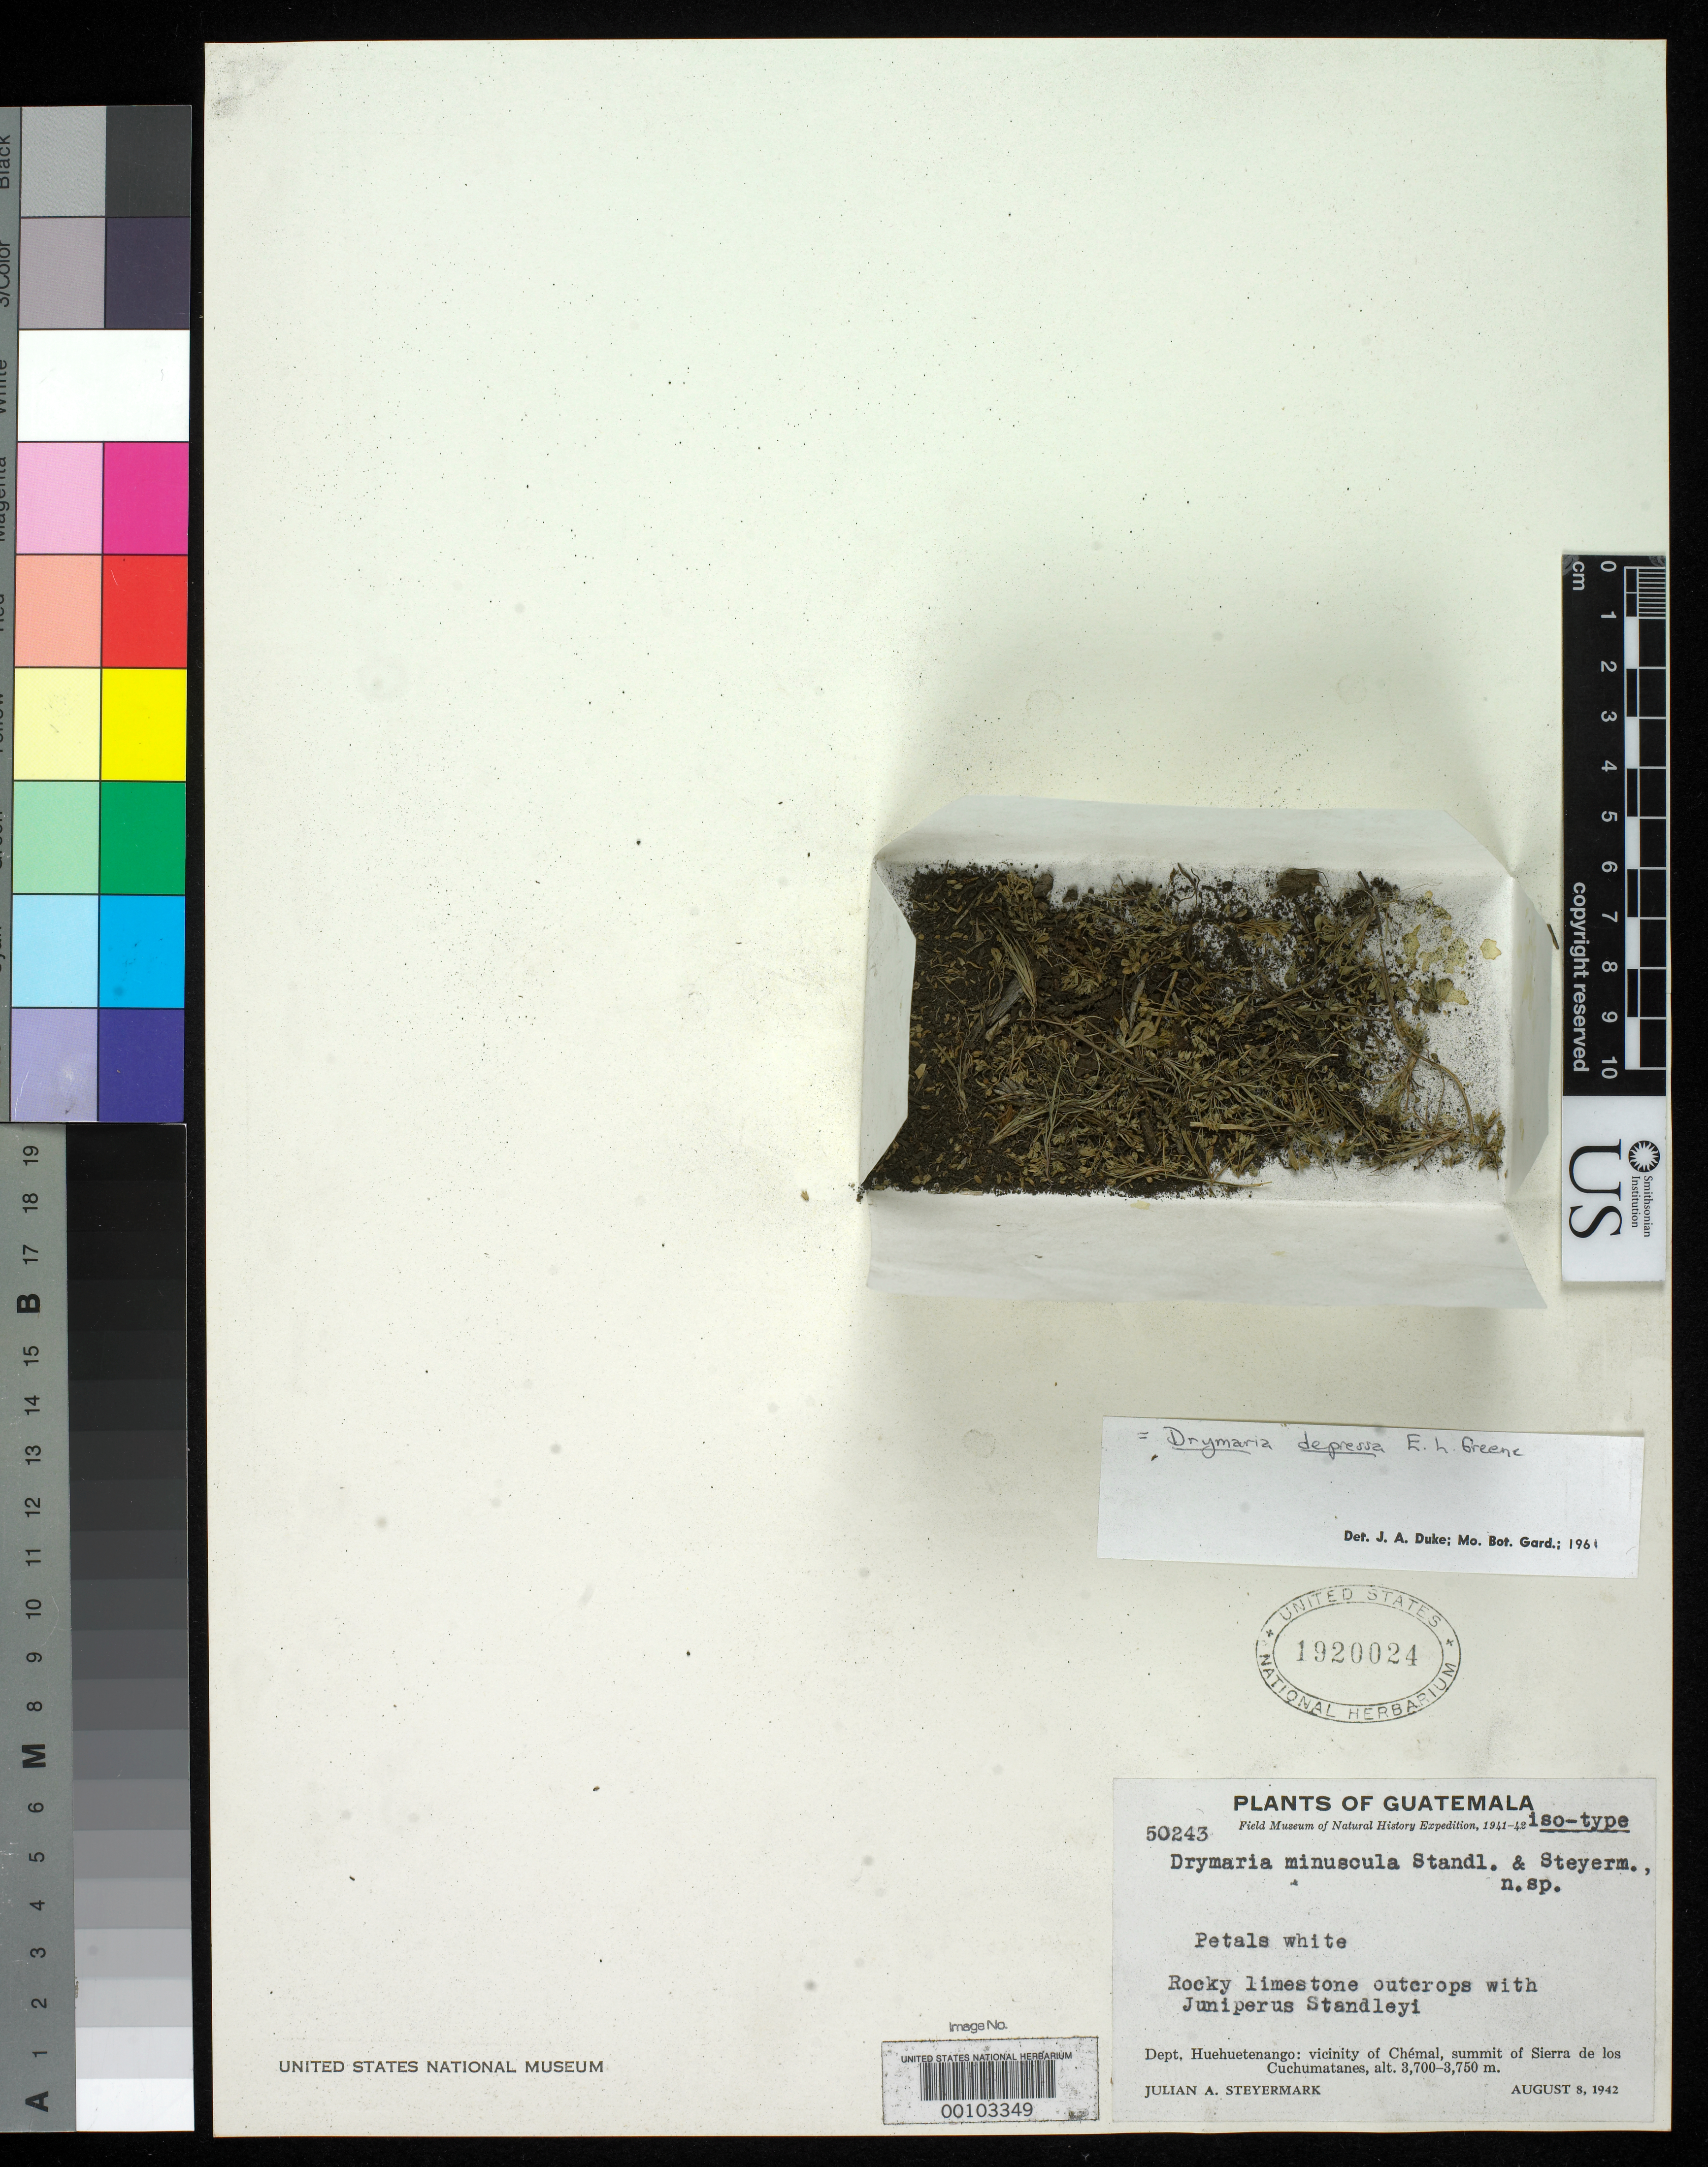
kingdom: Plantae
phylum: Tracheophyta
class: Magnoliopsida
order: Caryophyllales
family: Caryophyllaceae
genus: Drymaria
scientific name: Drymaria minuscula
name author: Standl. & Steyerm.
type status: Isotype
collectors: J. Steyermark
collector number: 50243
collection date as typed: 08 Aug 1942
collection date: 1942-08-08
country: Guatemala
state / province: Huehuetenango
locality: Vicinity of Chemal, summit of Sierra de las Cuchumatanes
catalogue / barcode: US 1920024